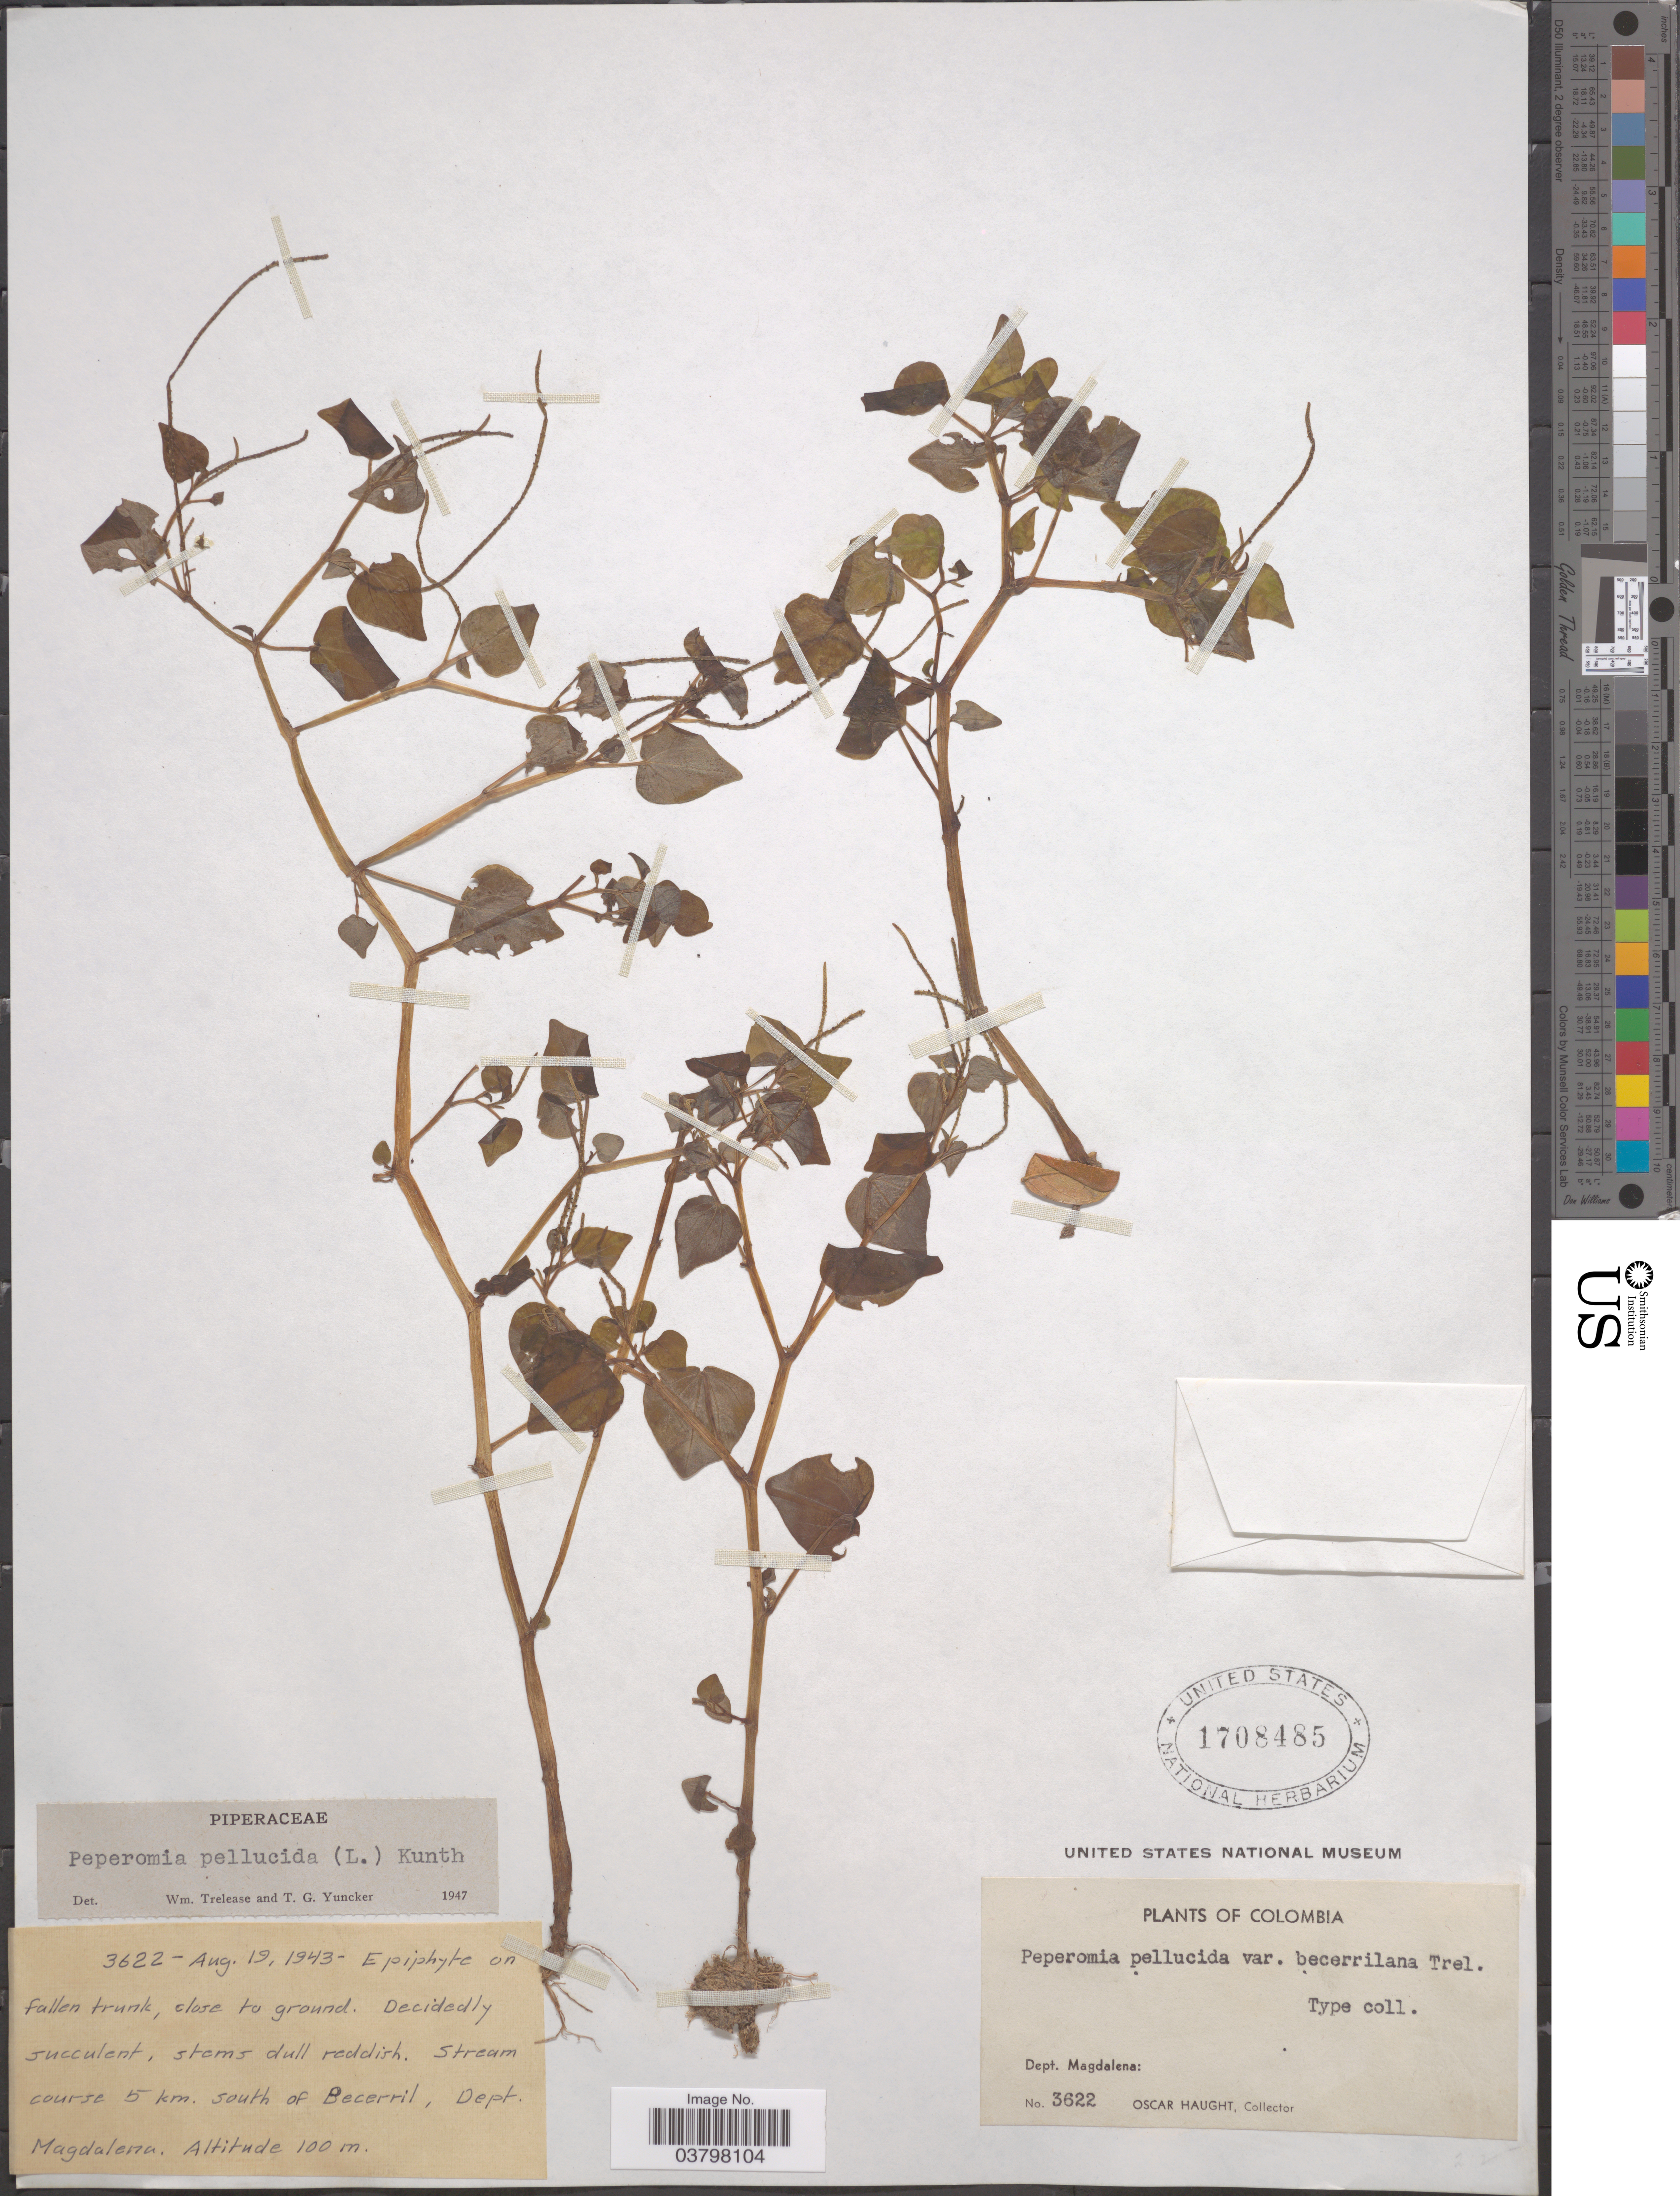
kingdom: Plantae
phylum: Tracheophyta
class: Magnoliopsida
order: Piperales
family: Piperaceae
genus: Peperomia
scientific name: Peperomia pellucida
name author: (L.) Kunth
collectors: O. L. Haught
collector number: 3622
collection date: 1943-08-19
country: Colombia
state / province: Magdalena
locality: Stream course 5 km. south of Becerril, Dept. Magdalena.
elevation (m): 100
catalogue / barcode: US 1708485